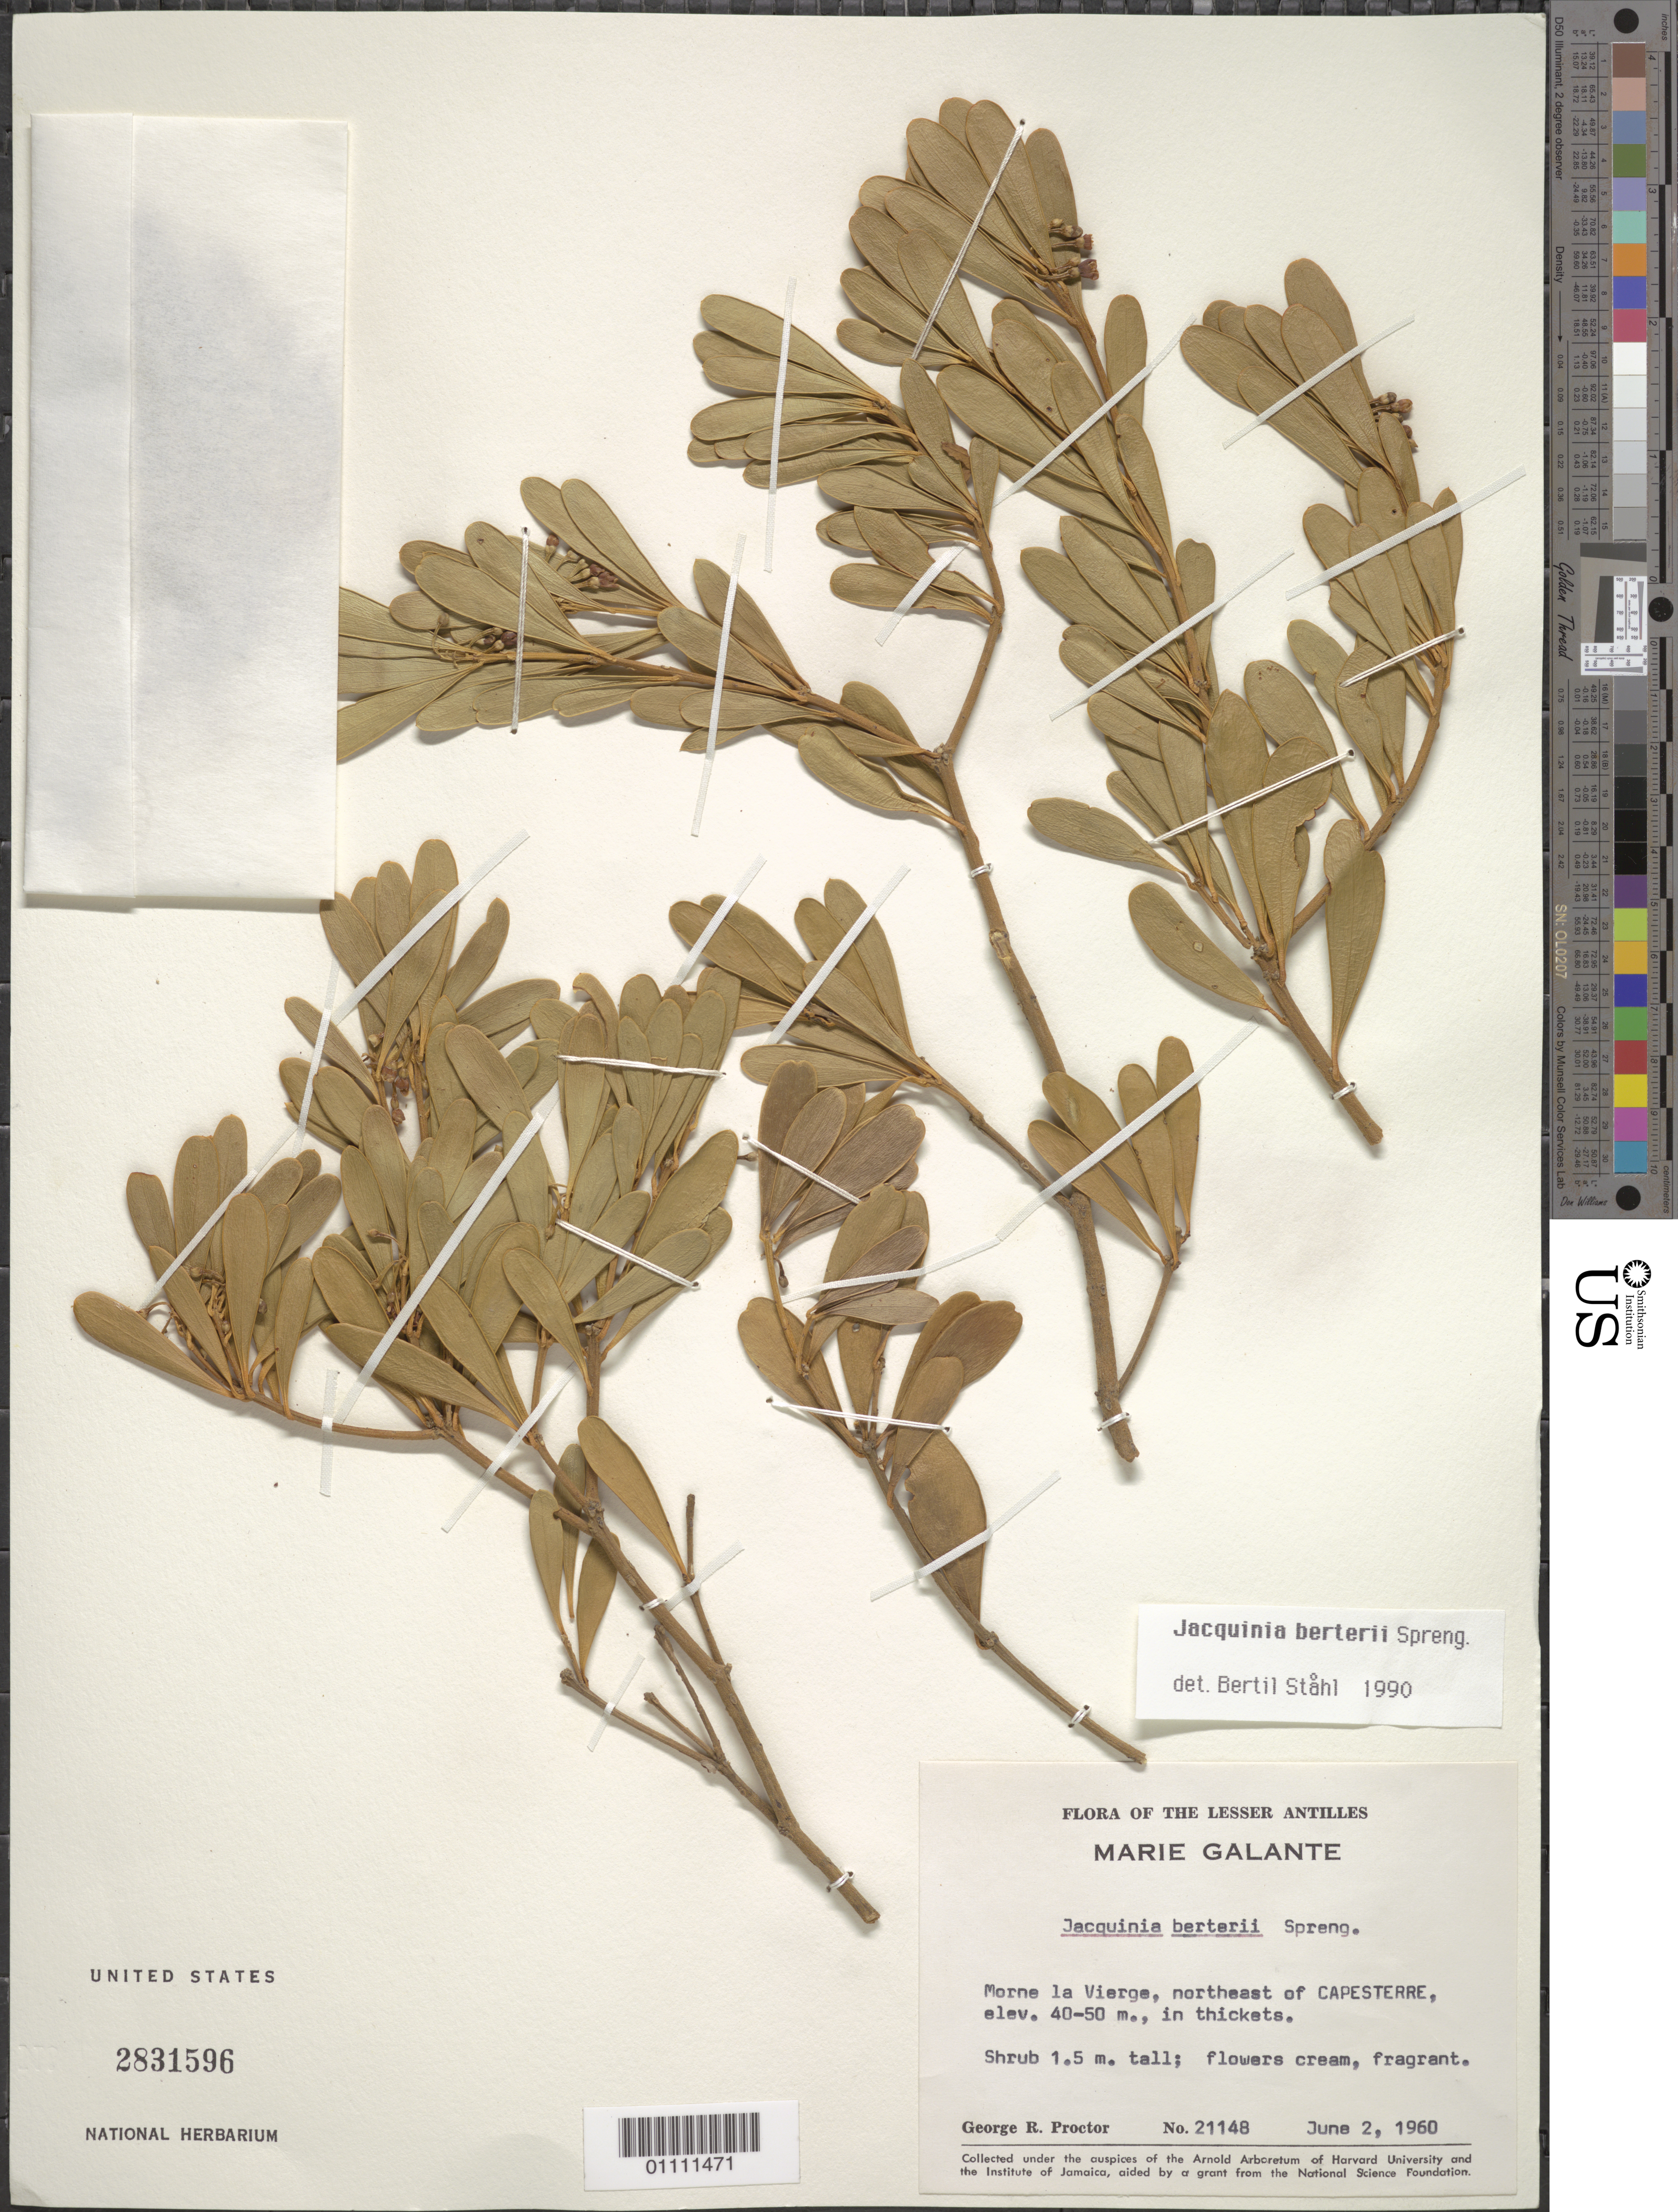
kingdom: Plantae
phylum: Tracheophyta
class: Magnoliopsida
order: Ericales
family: Primulaceae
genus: Jacquinia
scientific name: Jacquinia berteroi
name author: Spreng.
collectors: G. R. Proctor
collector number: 21148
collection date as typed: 02 Jun 1960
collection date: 1960-06-02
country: Guadeloupe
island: Marie Galante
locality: Morne la Vierge, NE of Capesterre, in thickets.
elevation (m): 40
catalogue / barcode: US 2831596